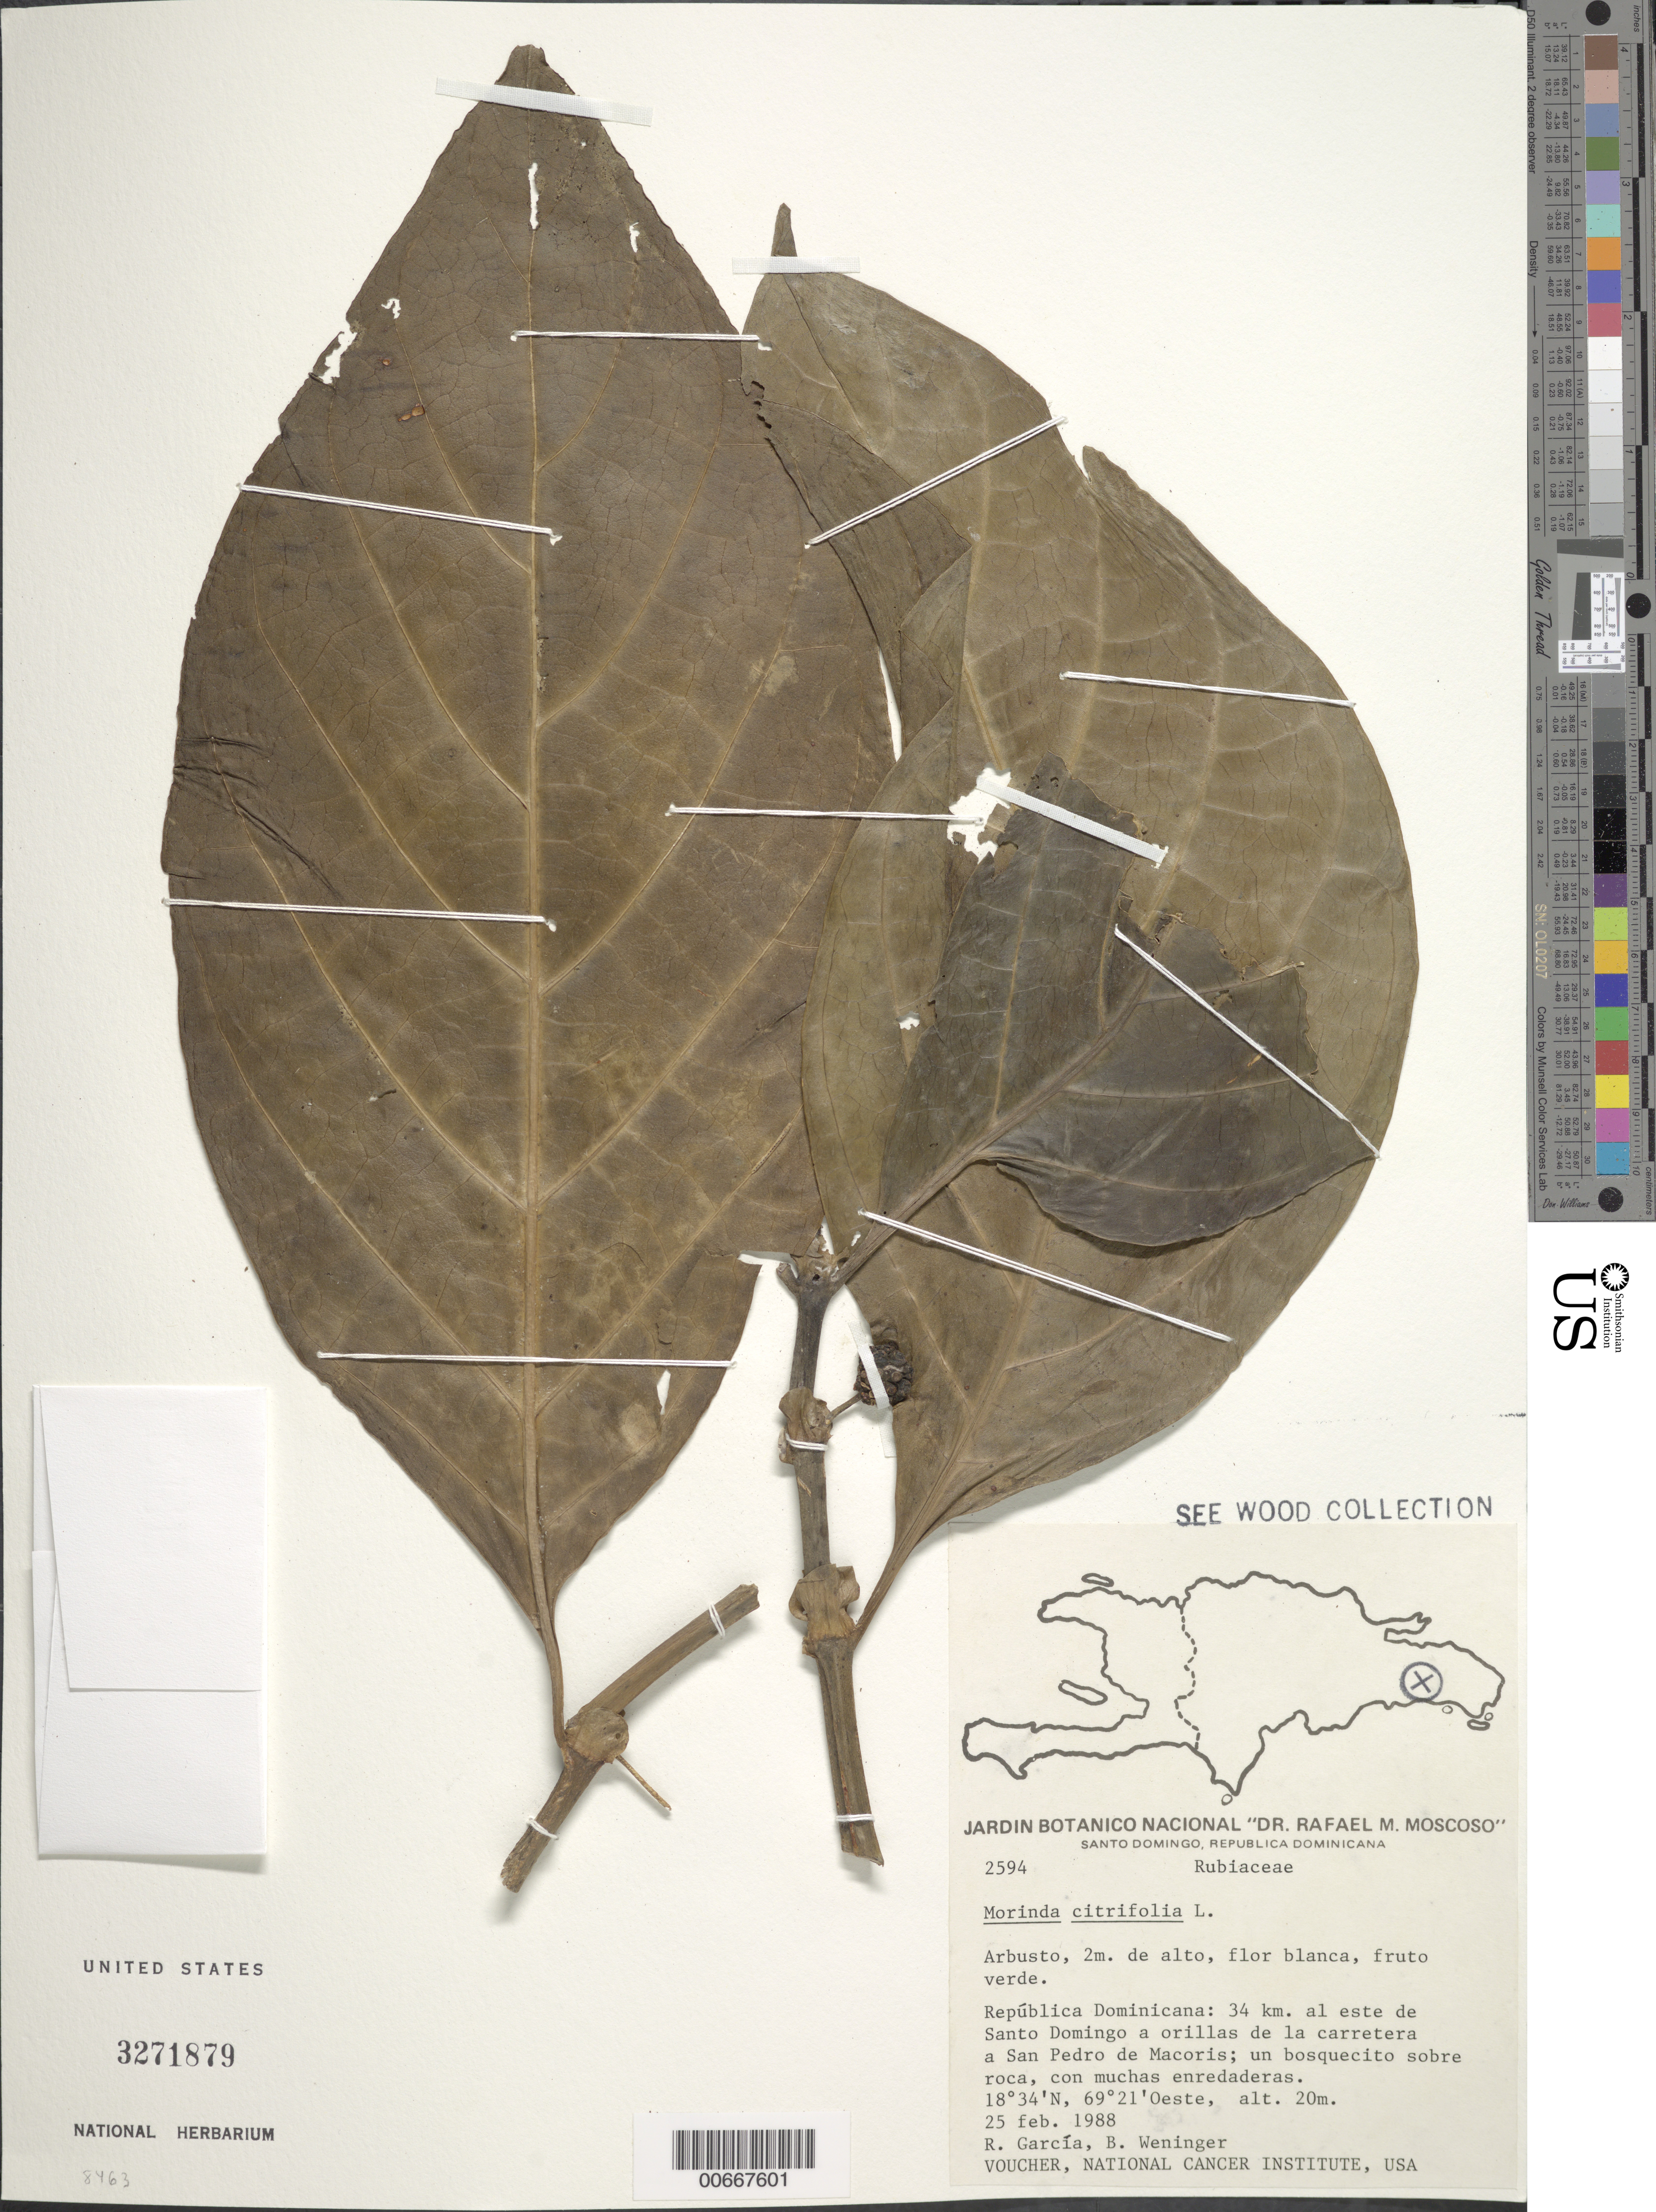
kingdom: Plantae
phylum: Tracheophyta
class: Magnoliopsida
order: Gentianales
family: Rubiaceae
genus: Morinda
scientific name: Morinda citrifolia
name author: L.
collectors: R. Garcia & B. Weniger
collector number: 2594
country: Dominican Republic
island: Hispaniola Island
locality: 34 Km al este de Santo Domingo a orilla de la Carreteraa San Pedro de Macoris.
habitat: un bosquecito sobre roca, con muchas enredaderas.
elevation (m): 20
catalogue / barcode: US 3271879